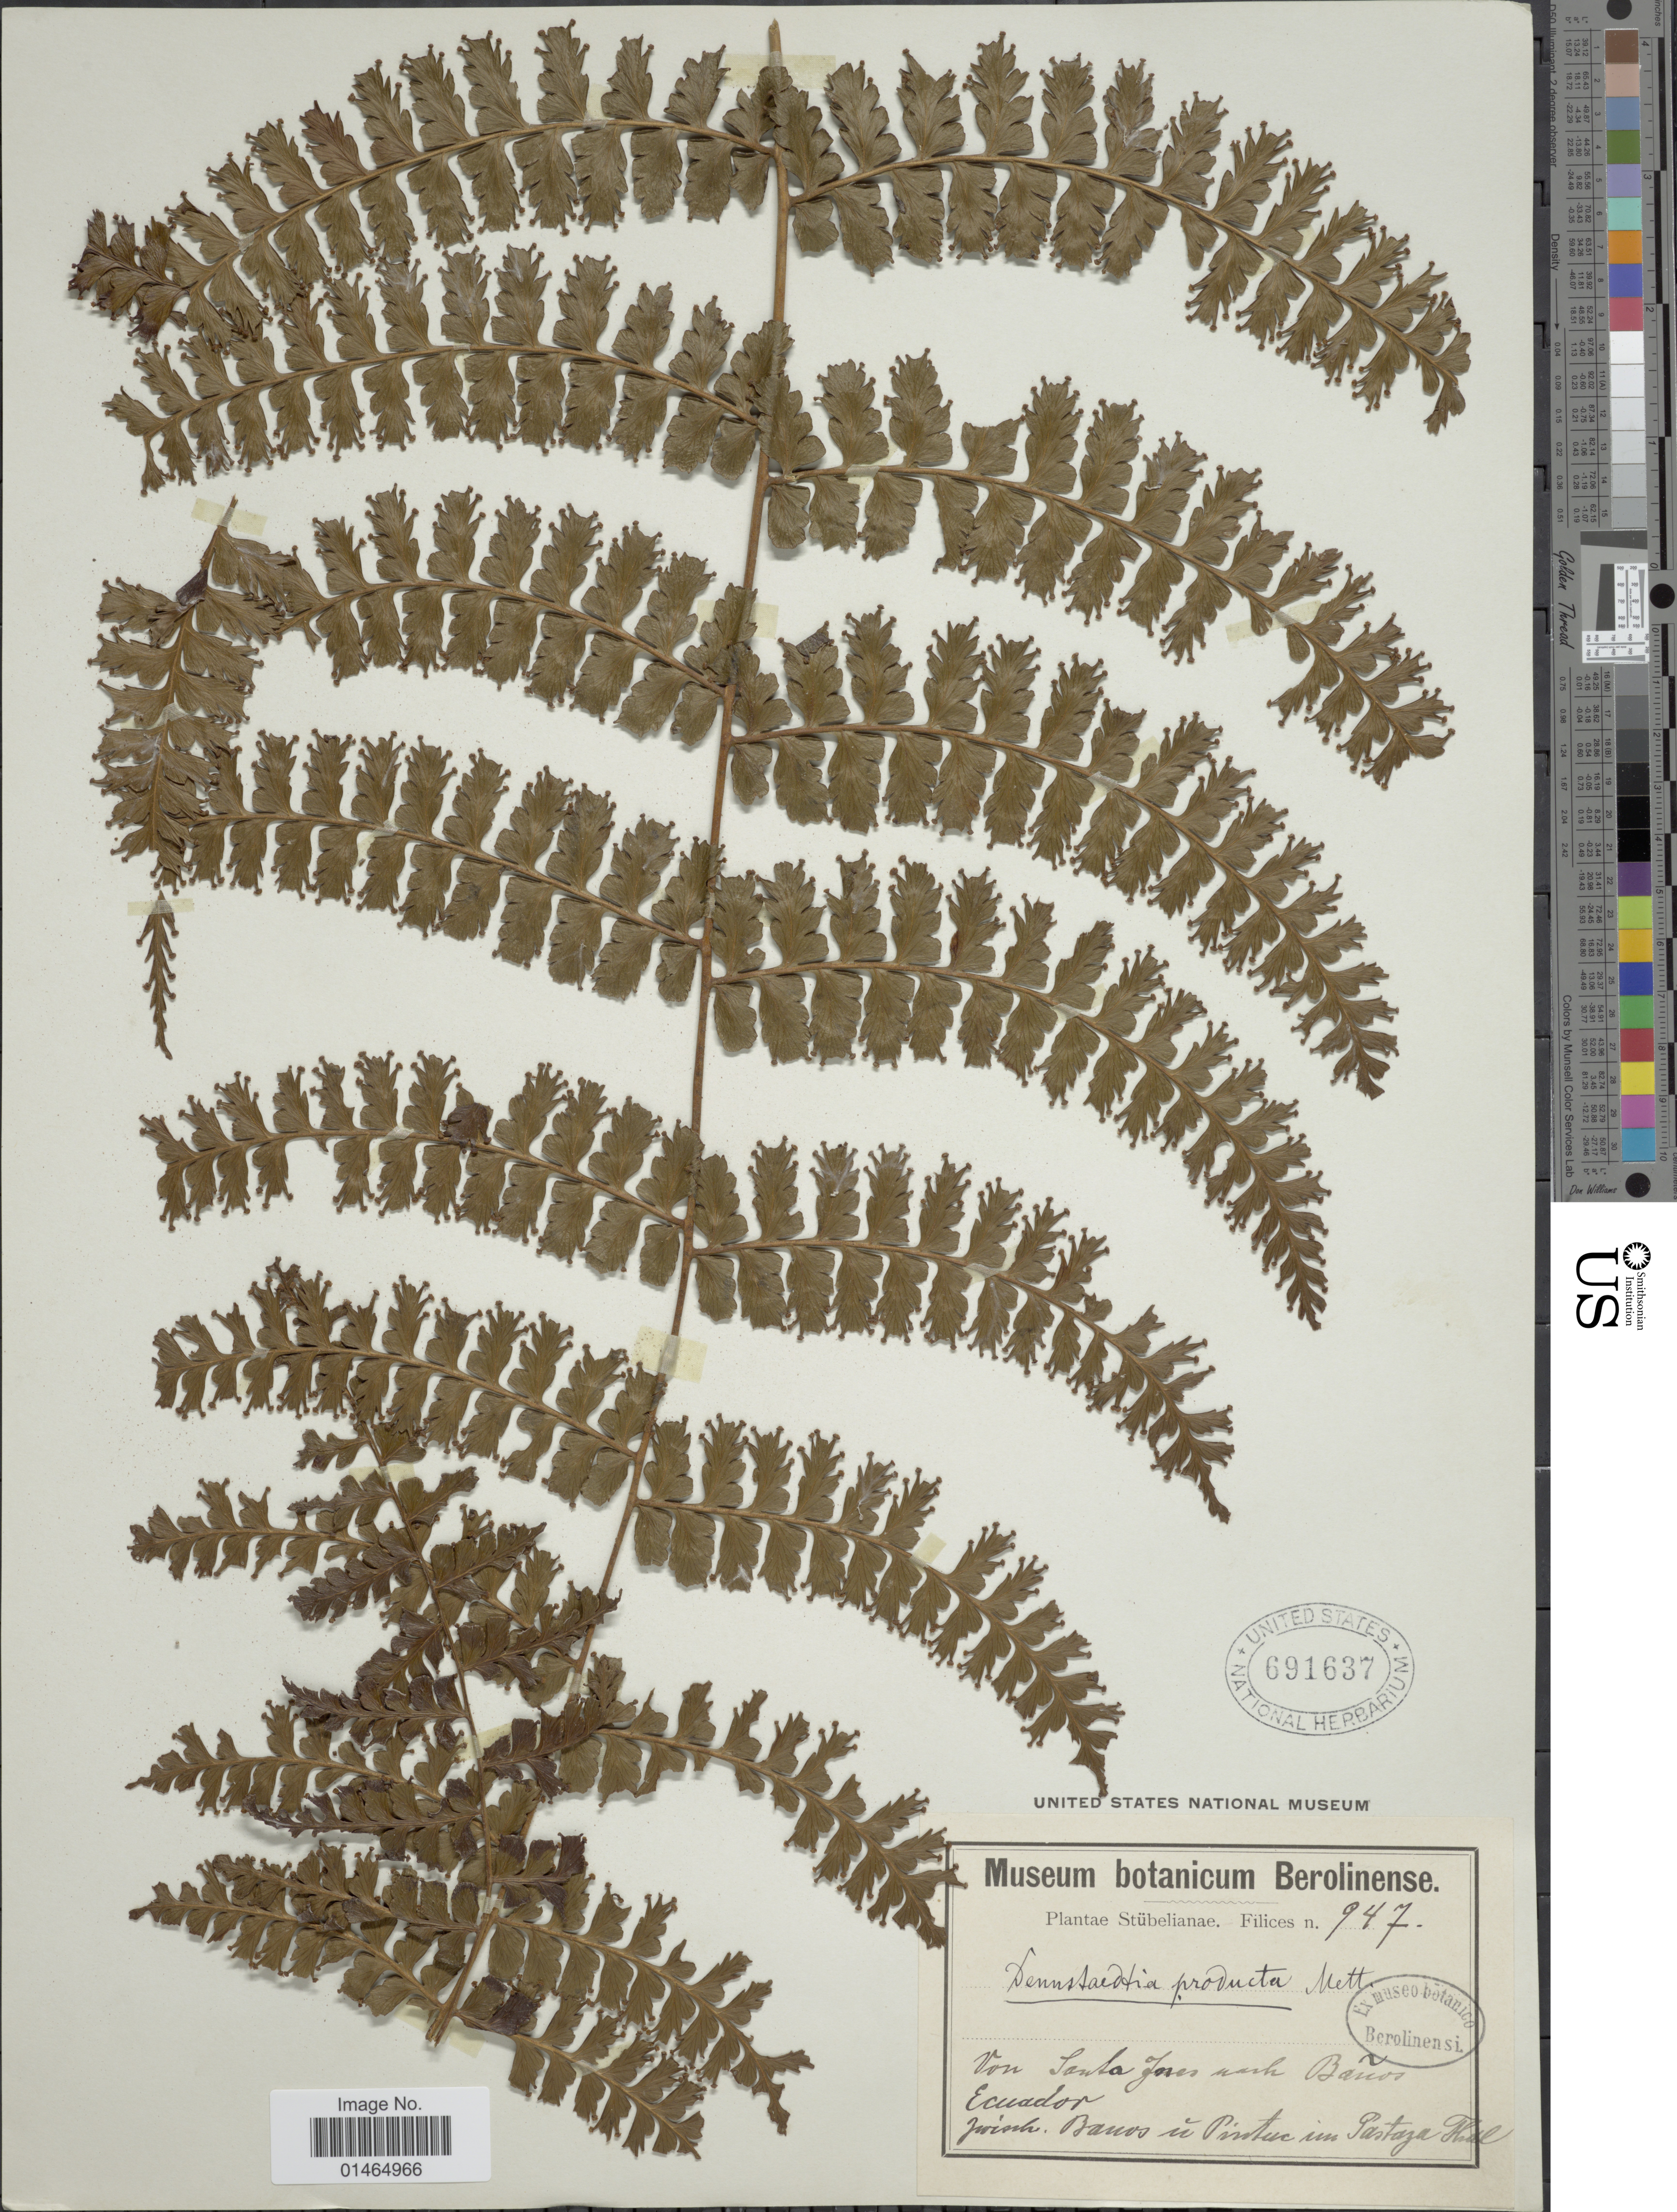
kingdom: Plantae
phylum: Tracheophyta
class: Polypodiopsida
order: Polypodiales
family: Dennstaedtiaceae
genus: Dennstaedtia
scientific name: Dennstaedtia producta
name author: Mett.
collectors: -. Stubel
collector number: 947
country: Ecuador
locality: Von Santa Joses nach Baños, zwisch. Banos u Pisstuc im Pastaza Hill [interpreted]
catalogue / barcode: US 691637